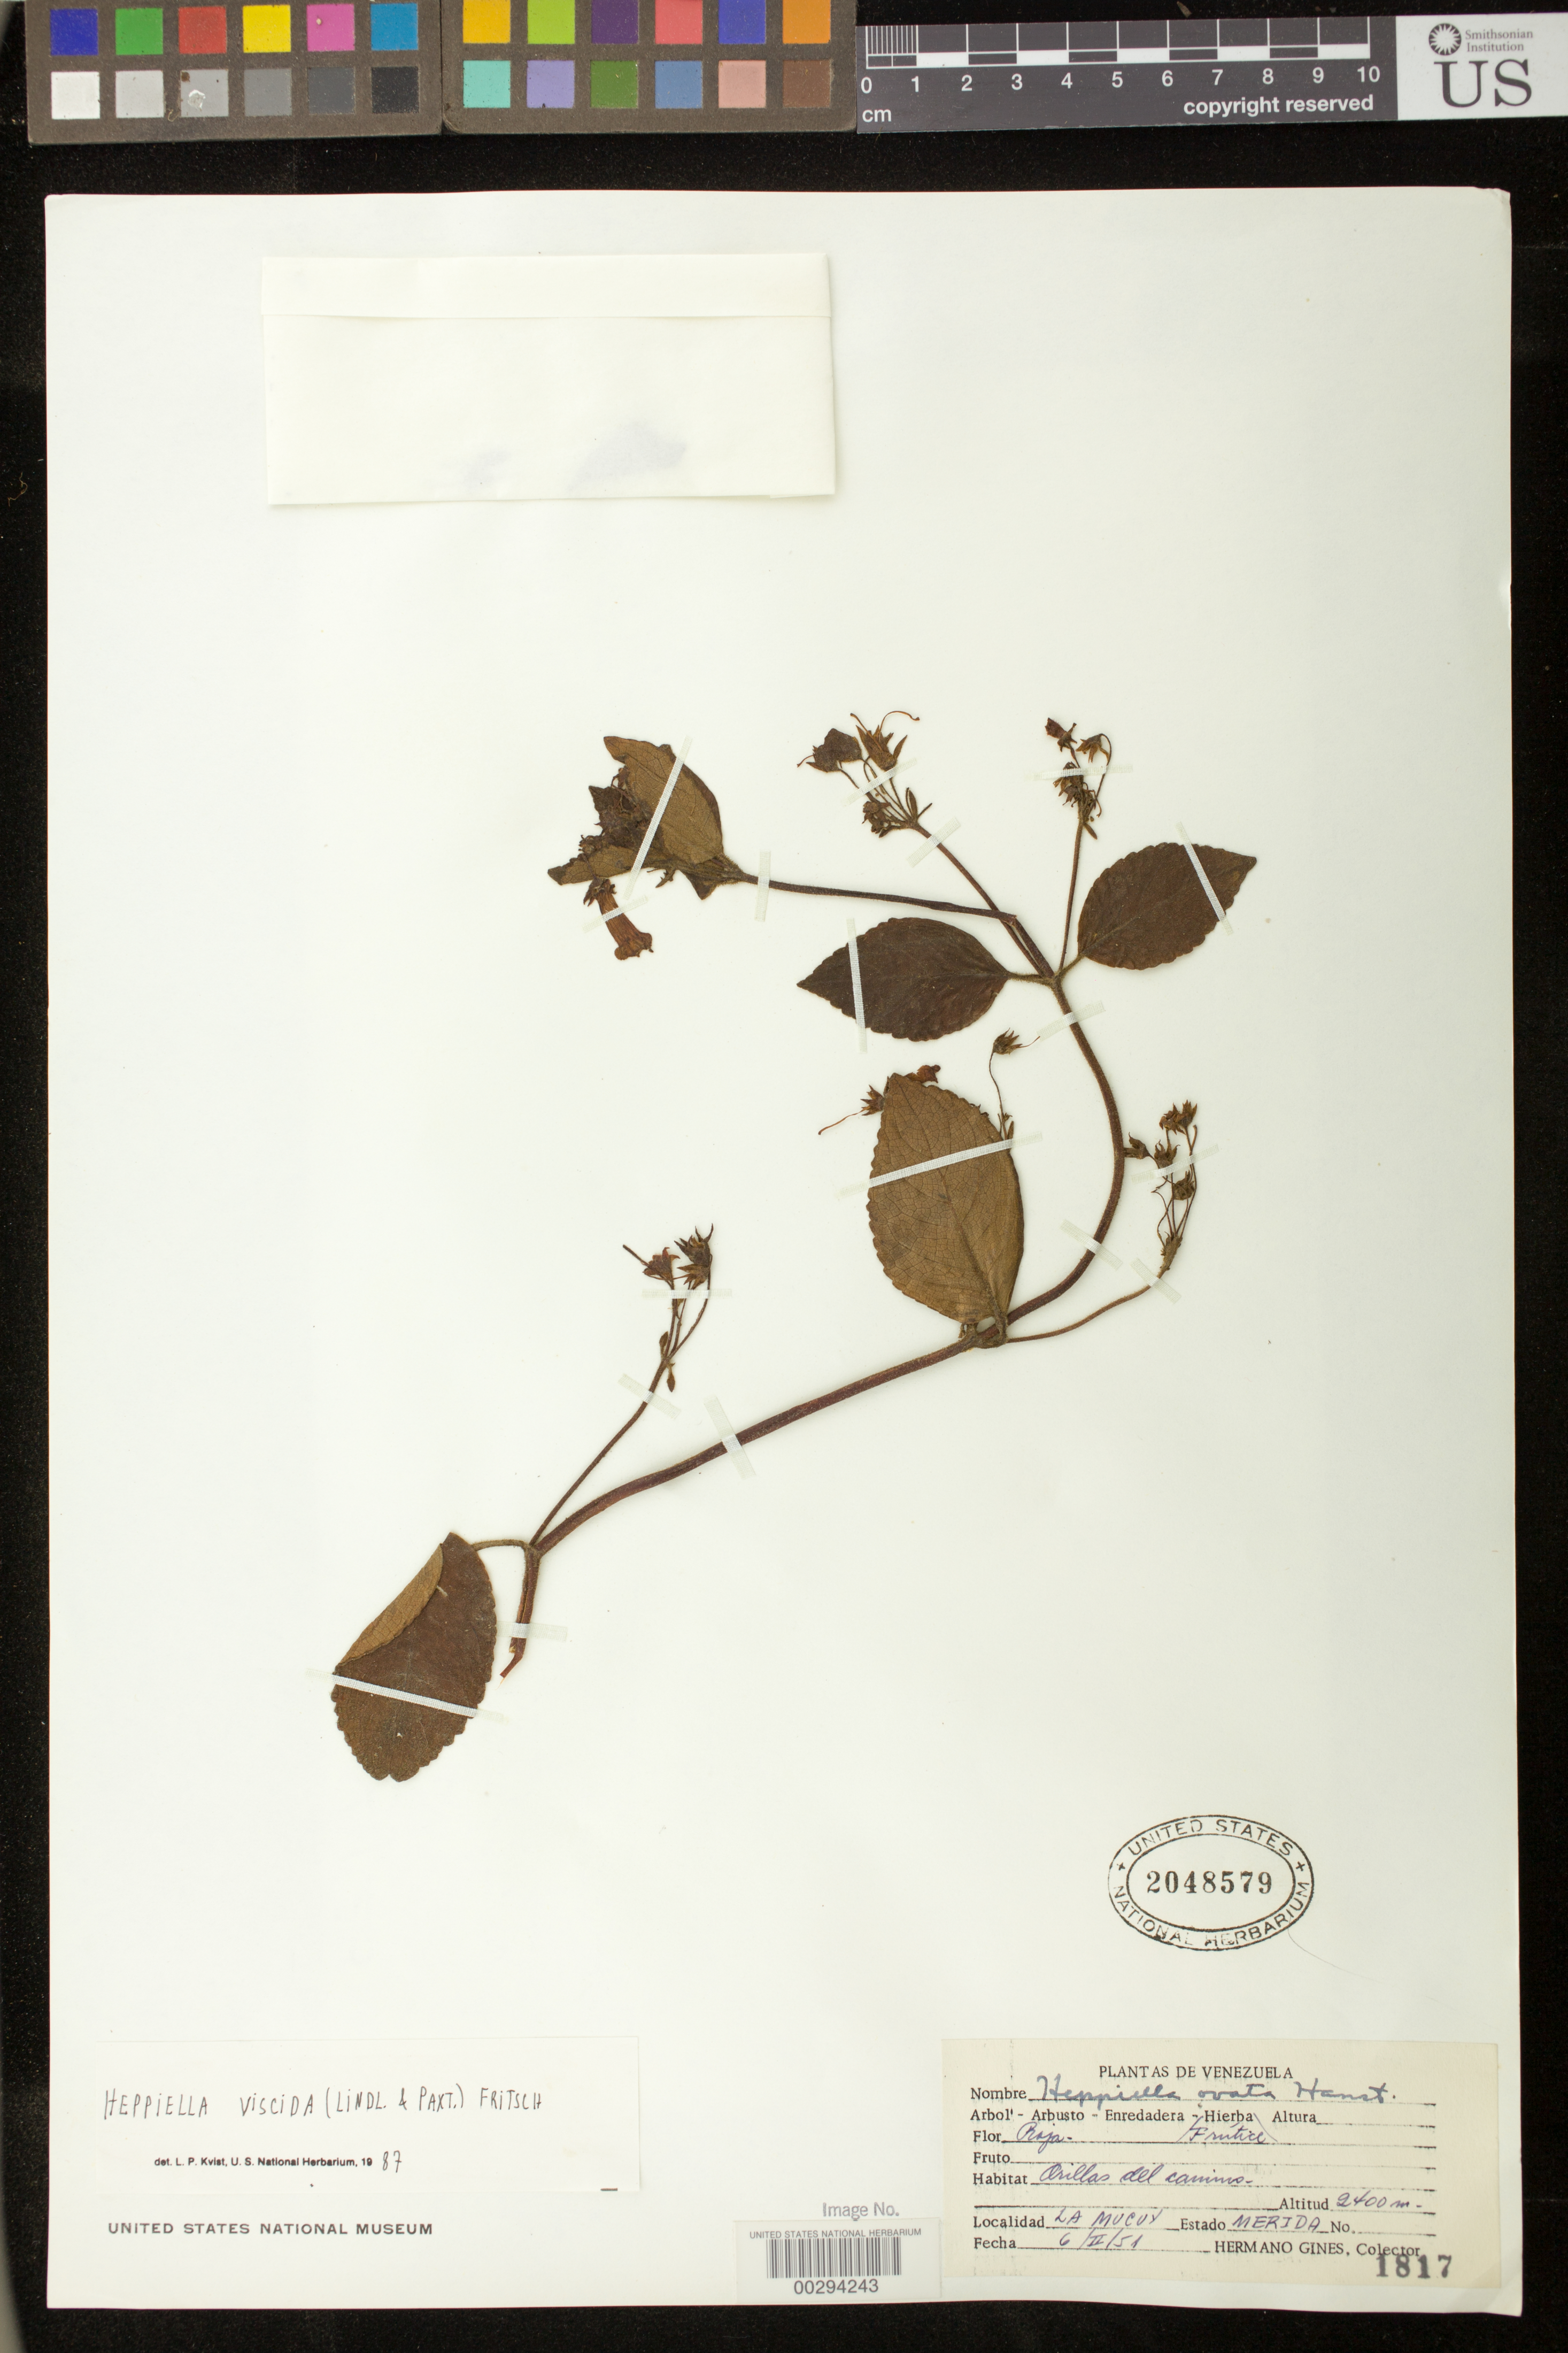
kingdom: Plantae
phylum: Tracheophyta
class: Magnoliopsida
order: Lamiales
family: Gesneriaceae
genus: Heppiella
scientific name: Heppiella viscida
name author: (Lindl. &) Fritsch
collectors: H. Gines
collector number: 1817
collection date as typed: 06 Feb 1951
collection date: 1951-02-06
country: Venezuela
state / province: Mérida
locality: La Mucuy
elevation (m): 2400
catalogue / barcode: US 2048579